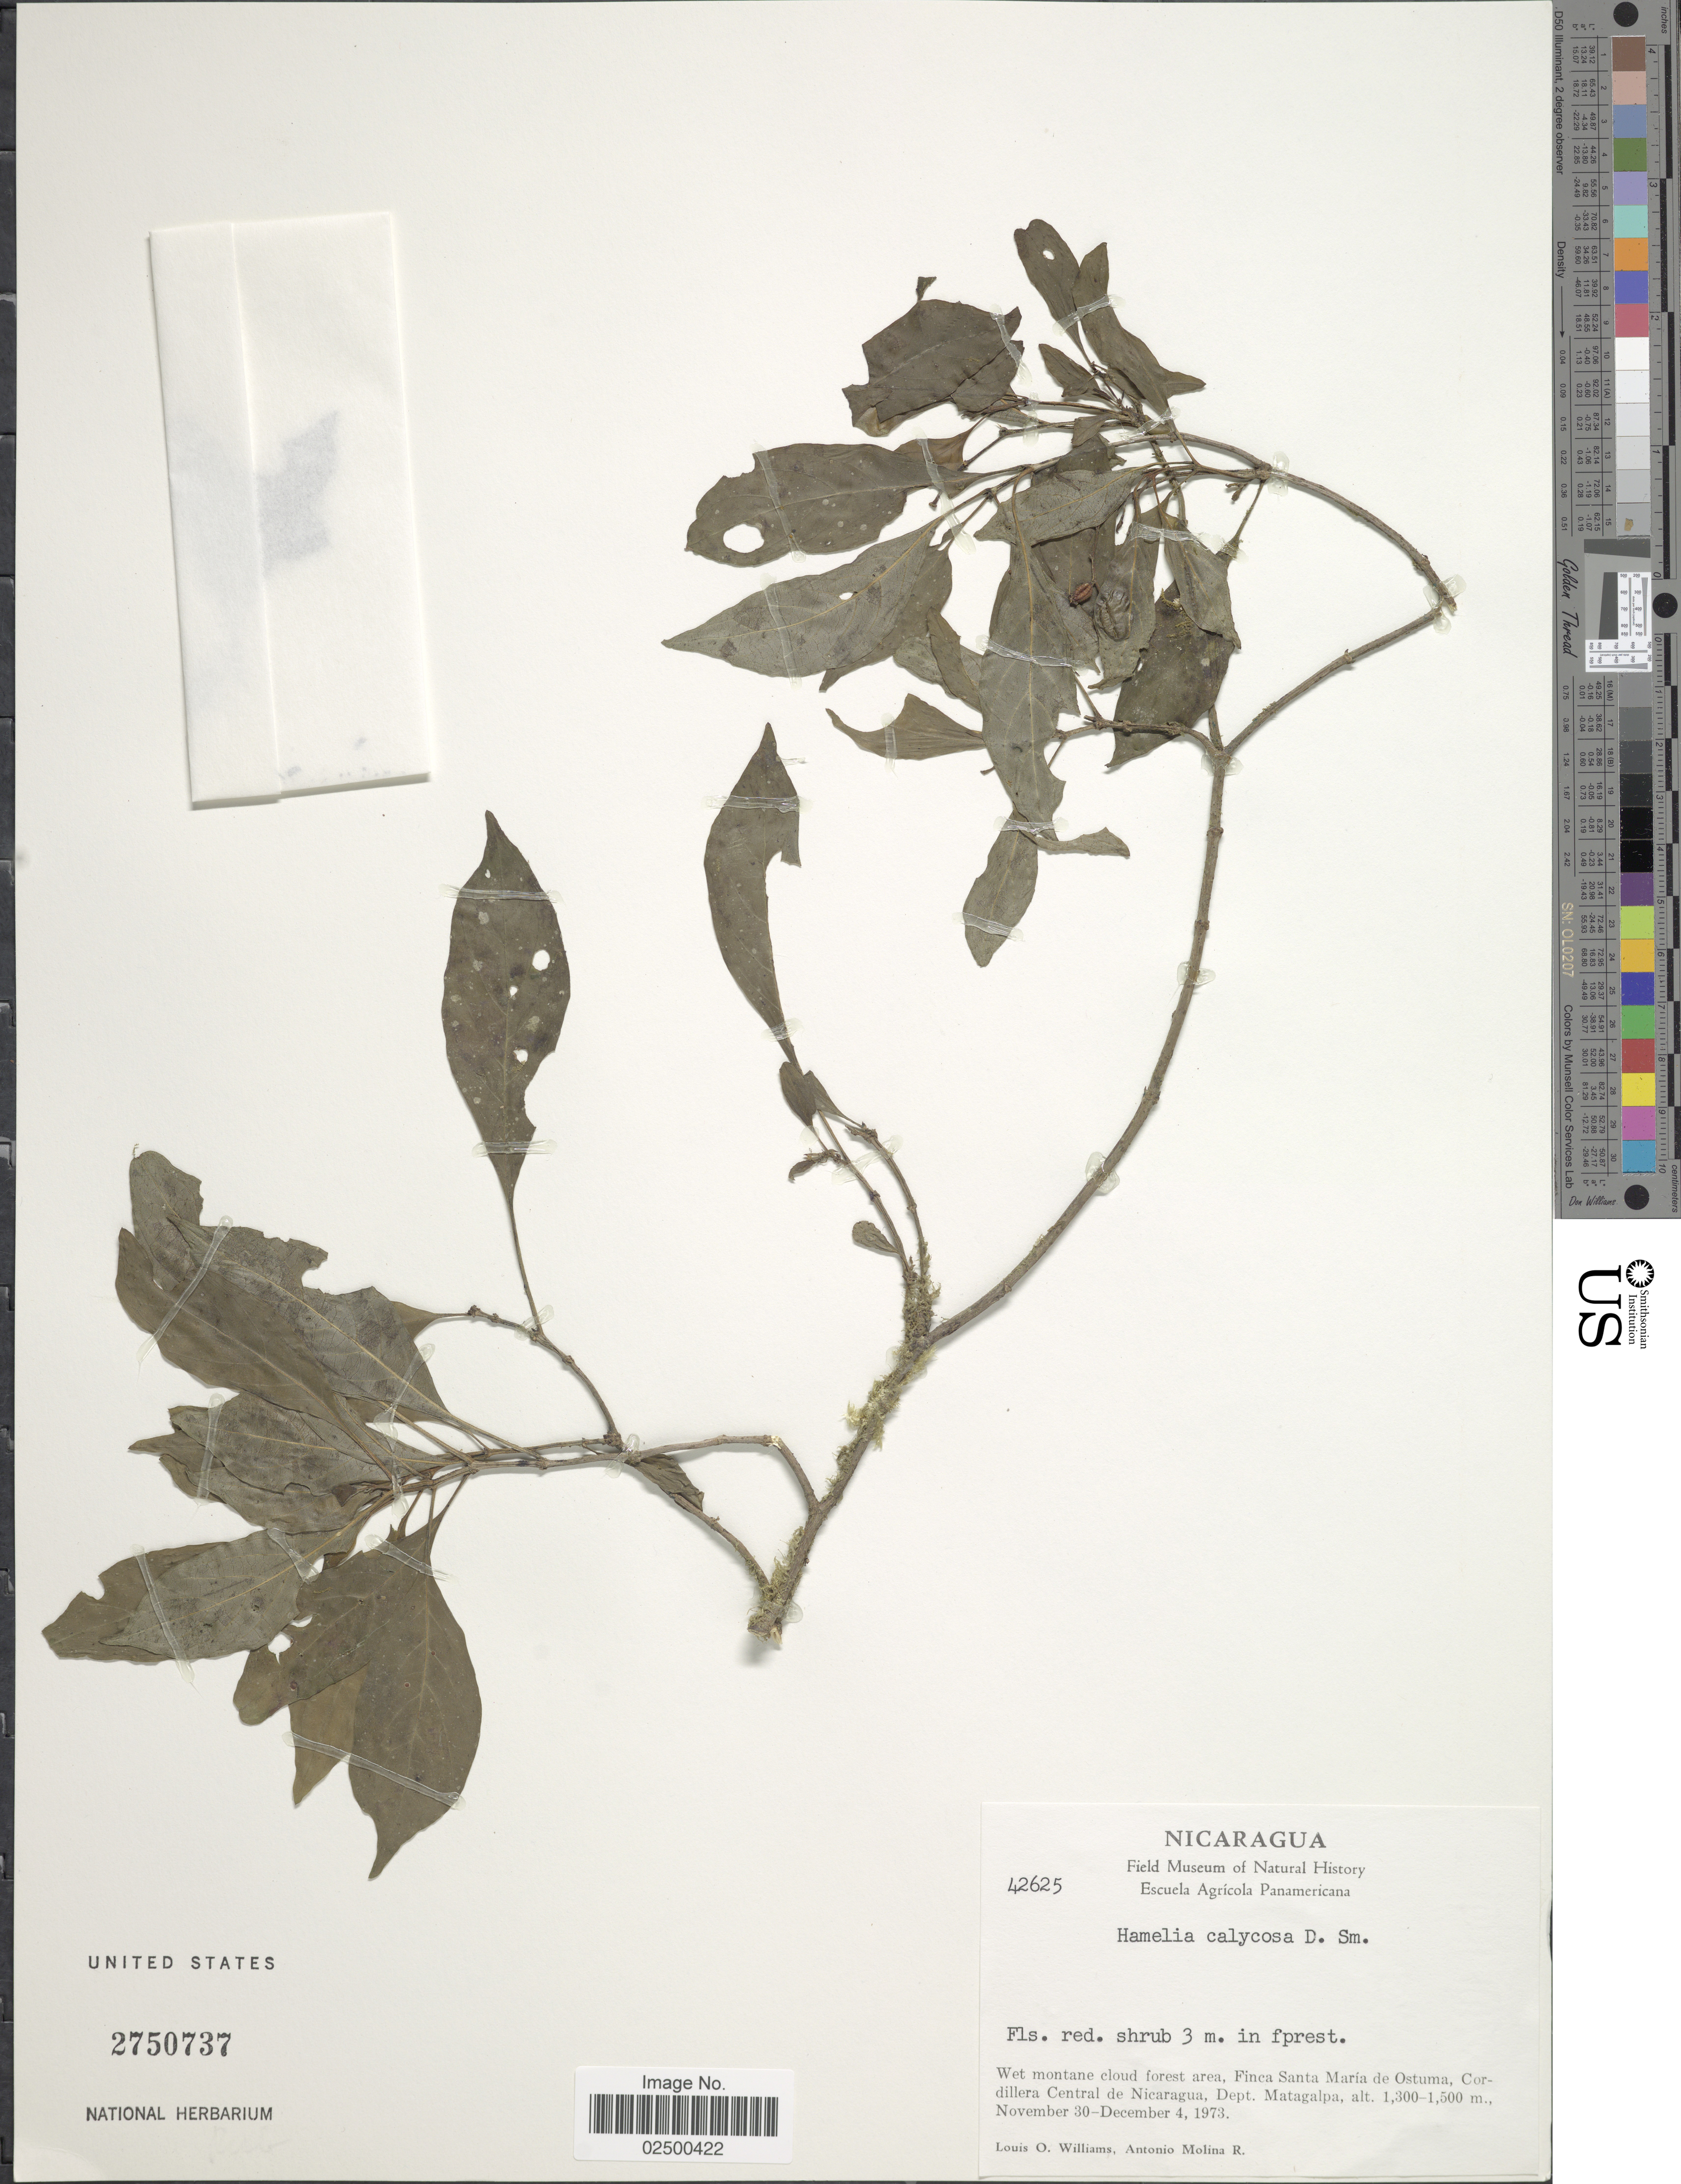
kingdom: Plantae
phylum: Tracheophyta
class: Magnoliopsida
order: Gentianales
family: Rubiaceae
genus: Hamelia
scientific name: Hamelia calycosa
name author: Donn. Sm.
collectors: L. O. Williams & A. Molina R.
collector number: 42625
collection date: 1973-11-30/1973-12-04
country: Nicaragua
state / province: Matagalpa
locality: Wet montane cloud forest area, Finea Santa Maria de Ostuma, Cordillera Central de Nicaragua, Dept. Matagalpa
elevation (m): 1300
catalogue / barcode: US 2750737